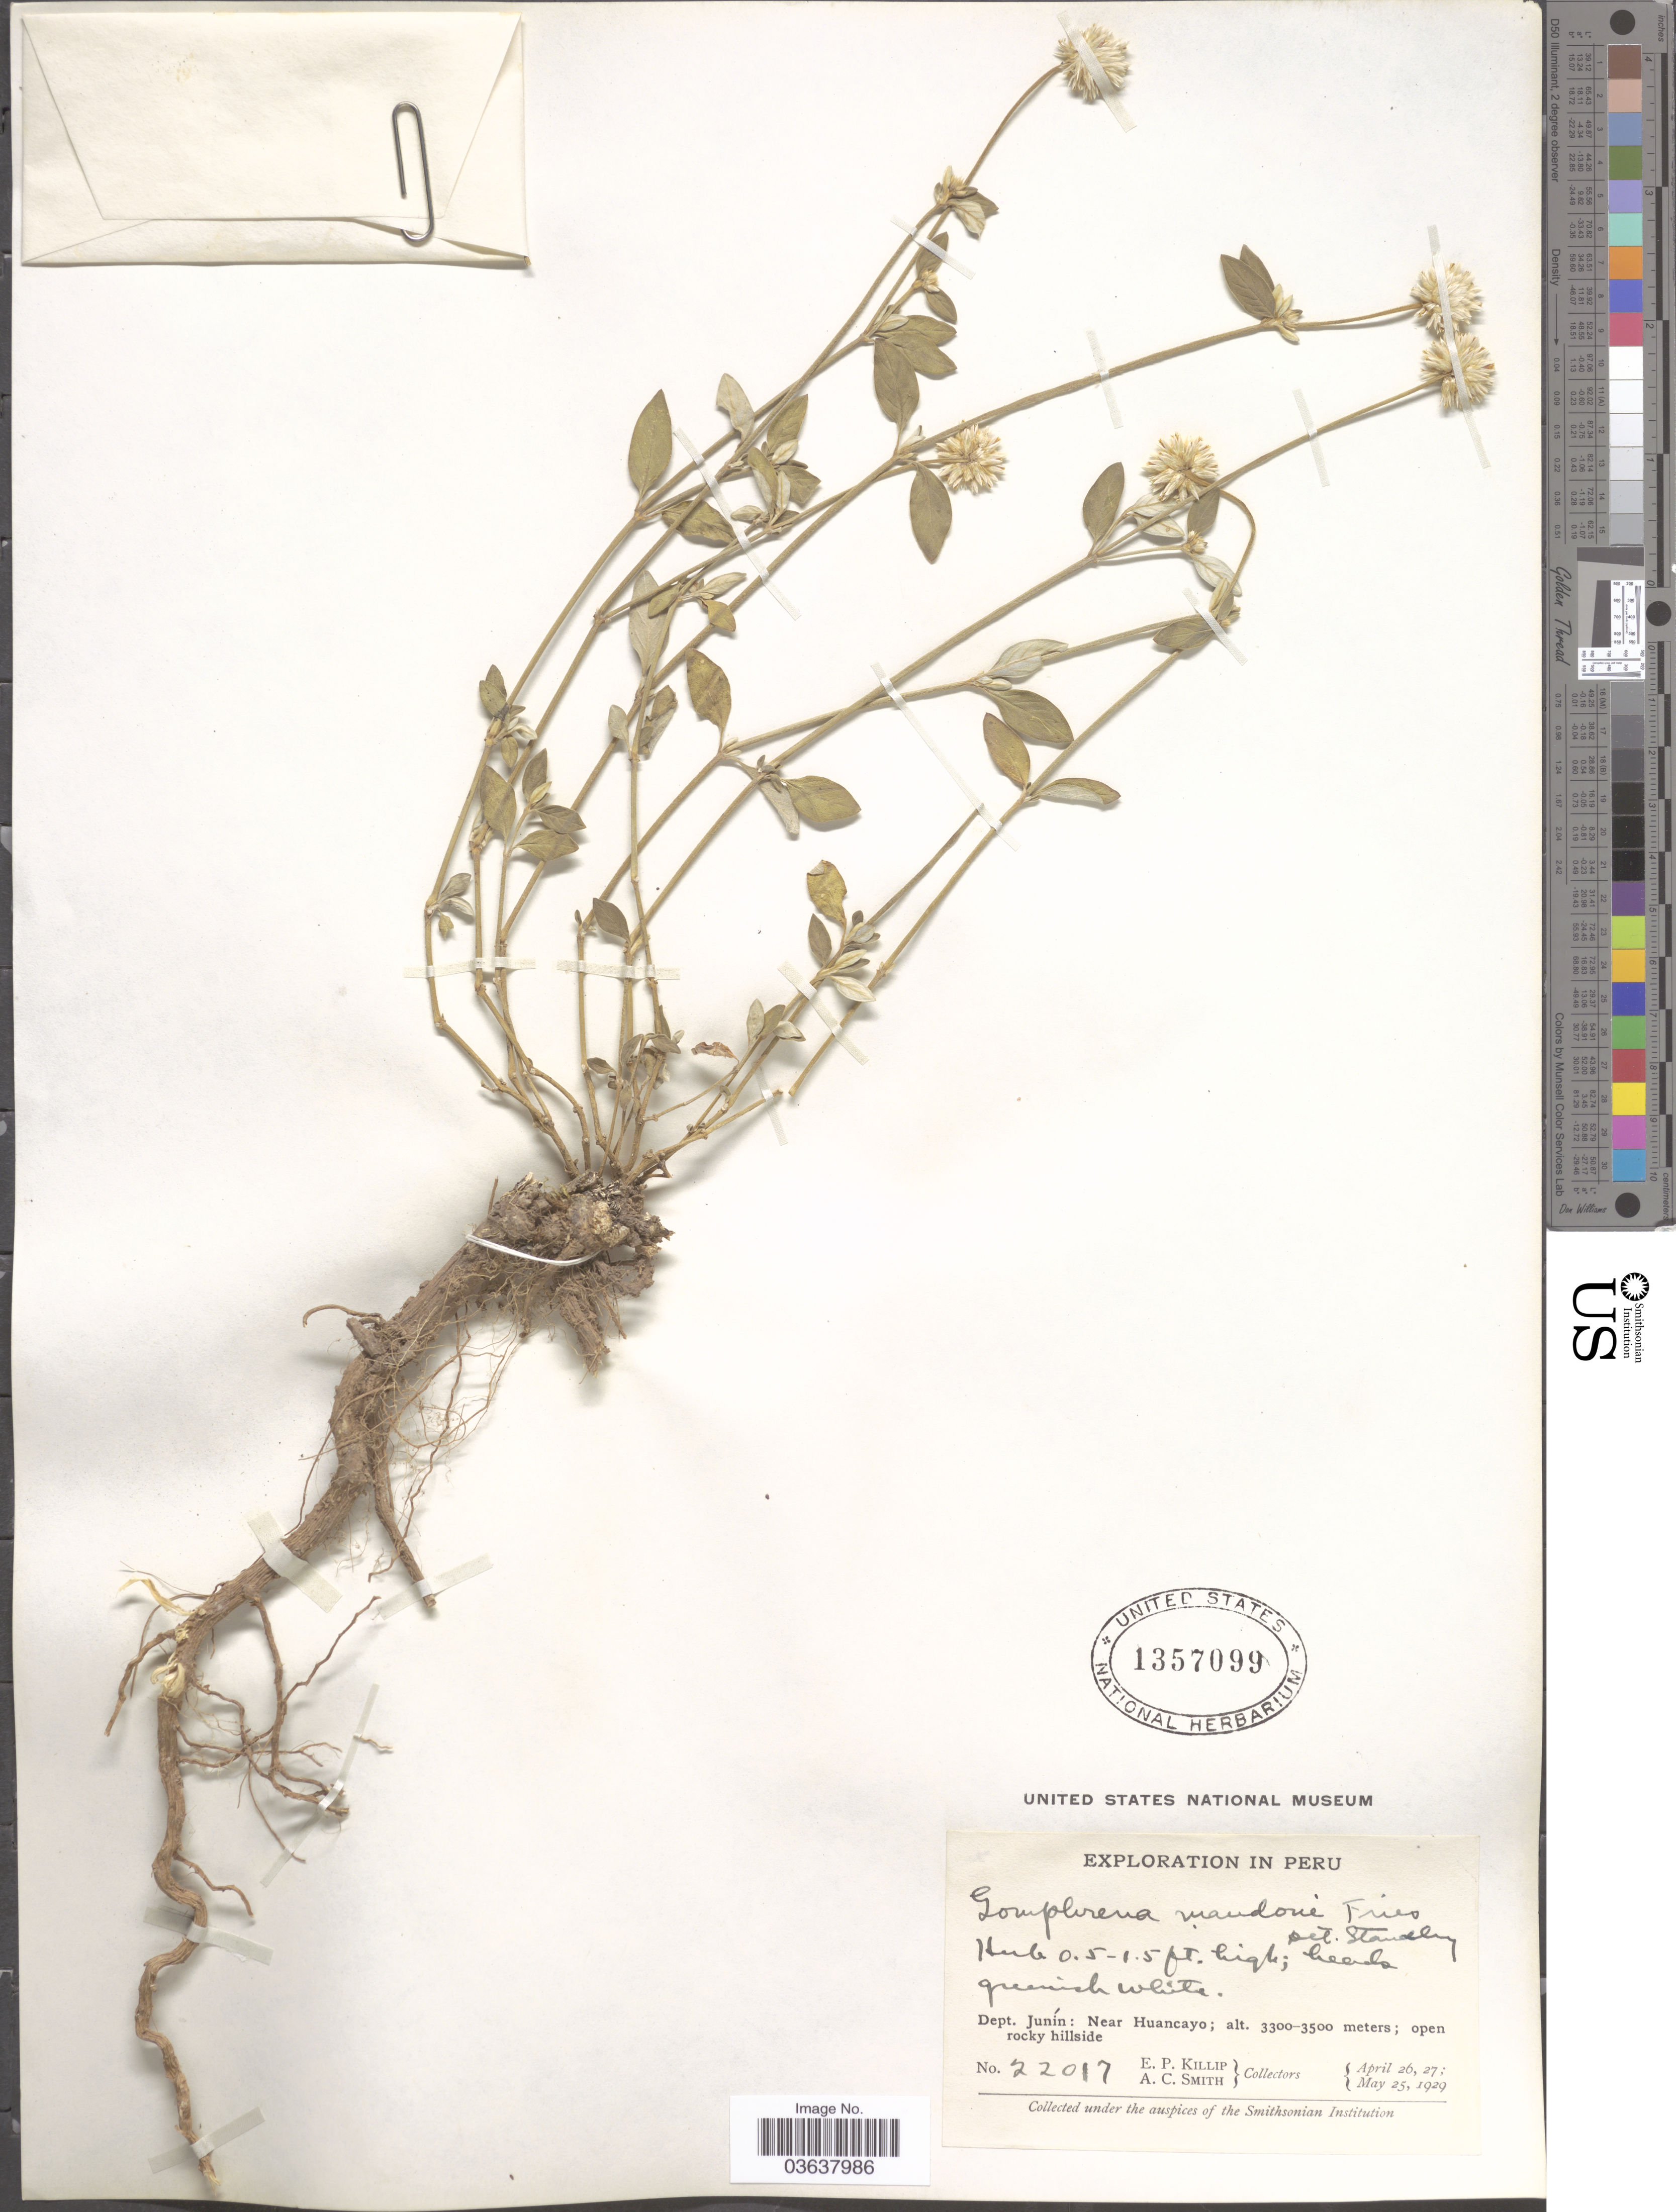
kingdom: Plantae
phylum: Tracheophyta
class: Magnoliopsida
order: Caryophyllales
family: Amaranthaceae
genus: Gomphrena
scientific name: Gomphrena mandonii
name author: R.E. Fr.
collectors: E. P. Killip & A. C. Smith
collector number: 22017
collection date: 1929-04-26/1929-05-25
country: Peru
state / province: Junín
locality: Dept. Junín: Near Huancayo.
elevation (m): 3300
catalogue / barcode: US 1357099